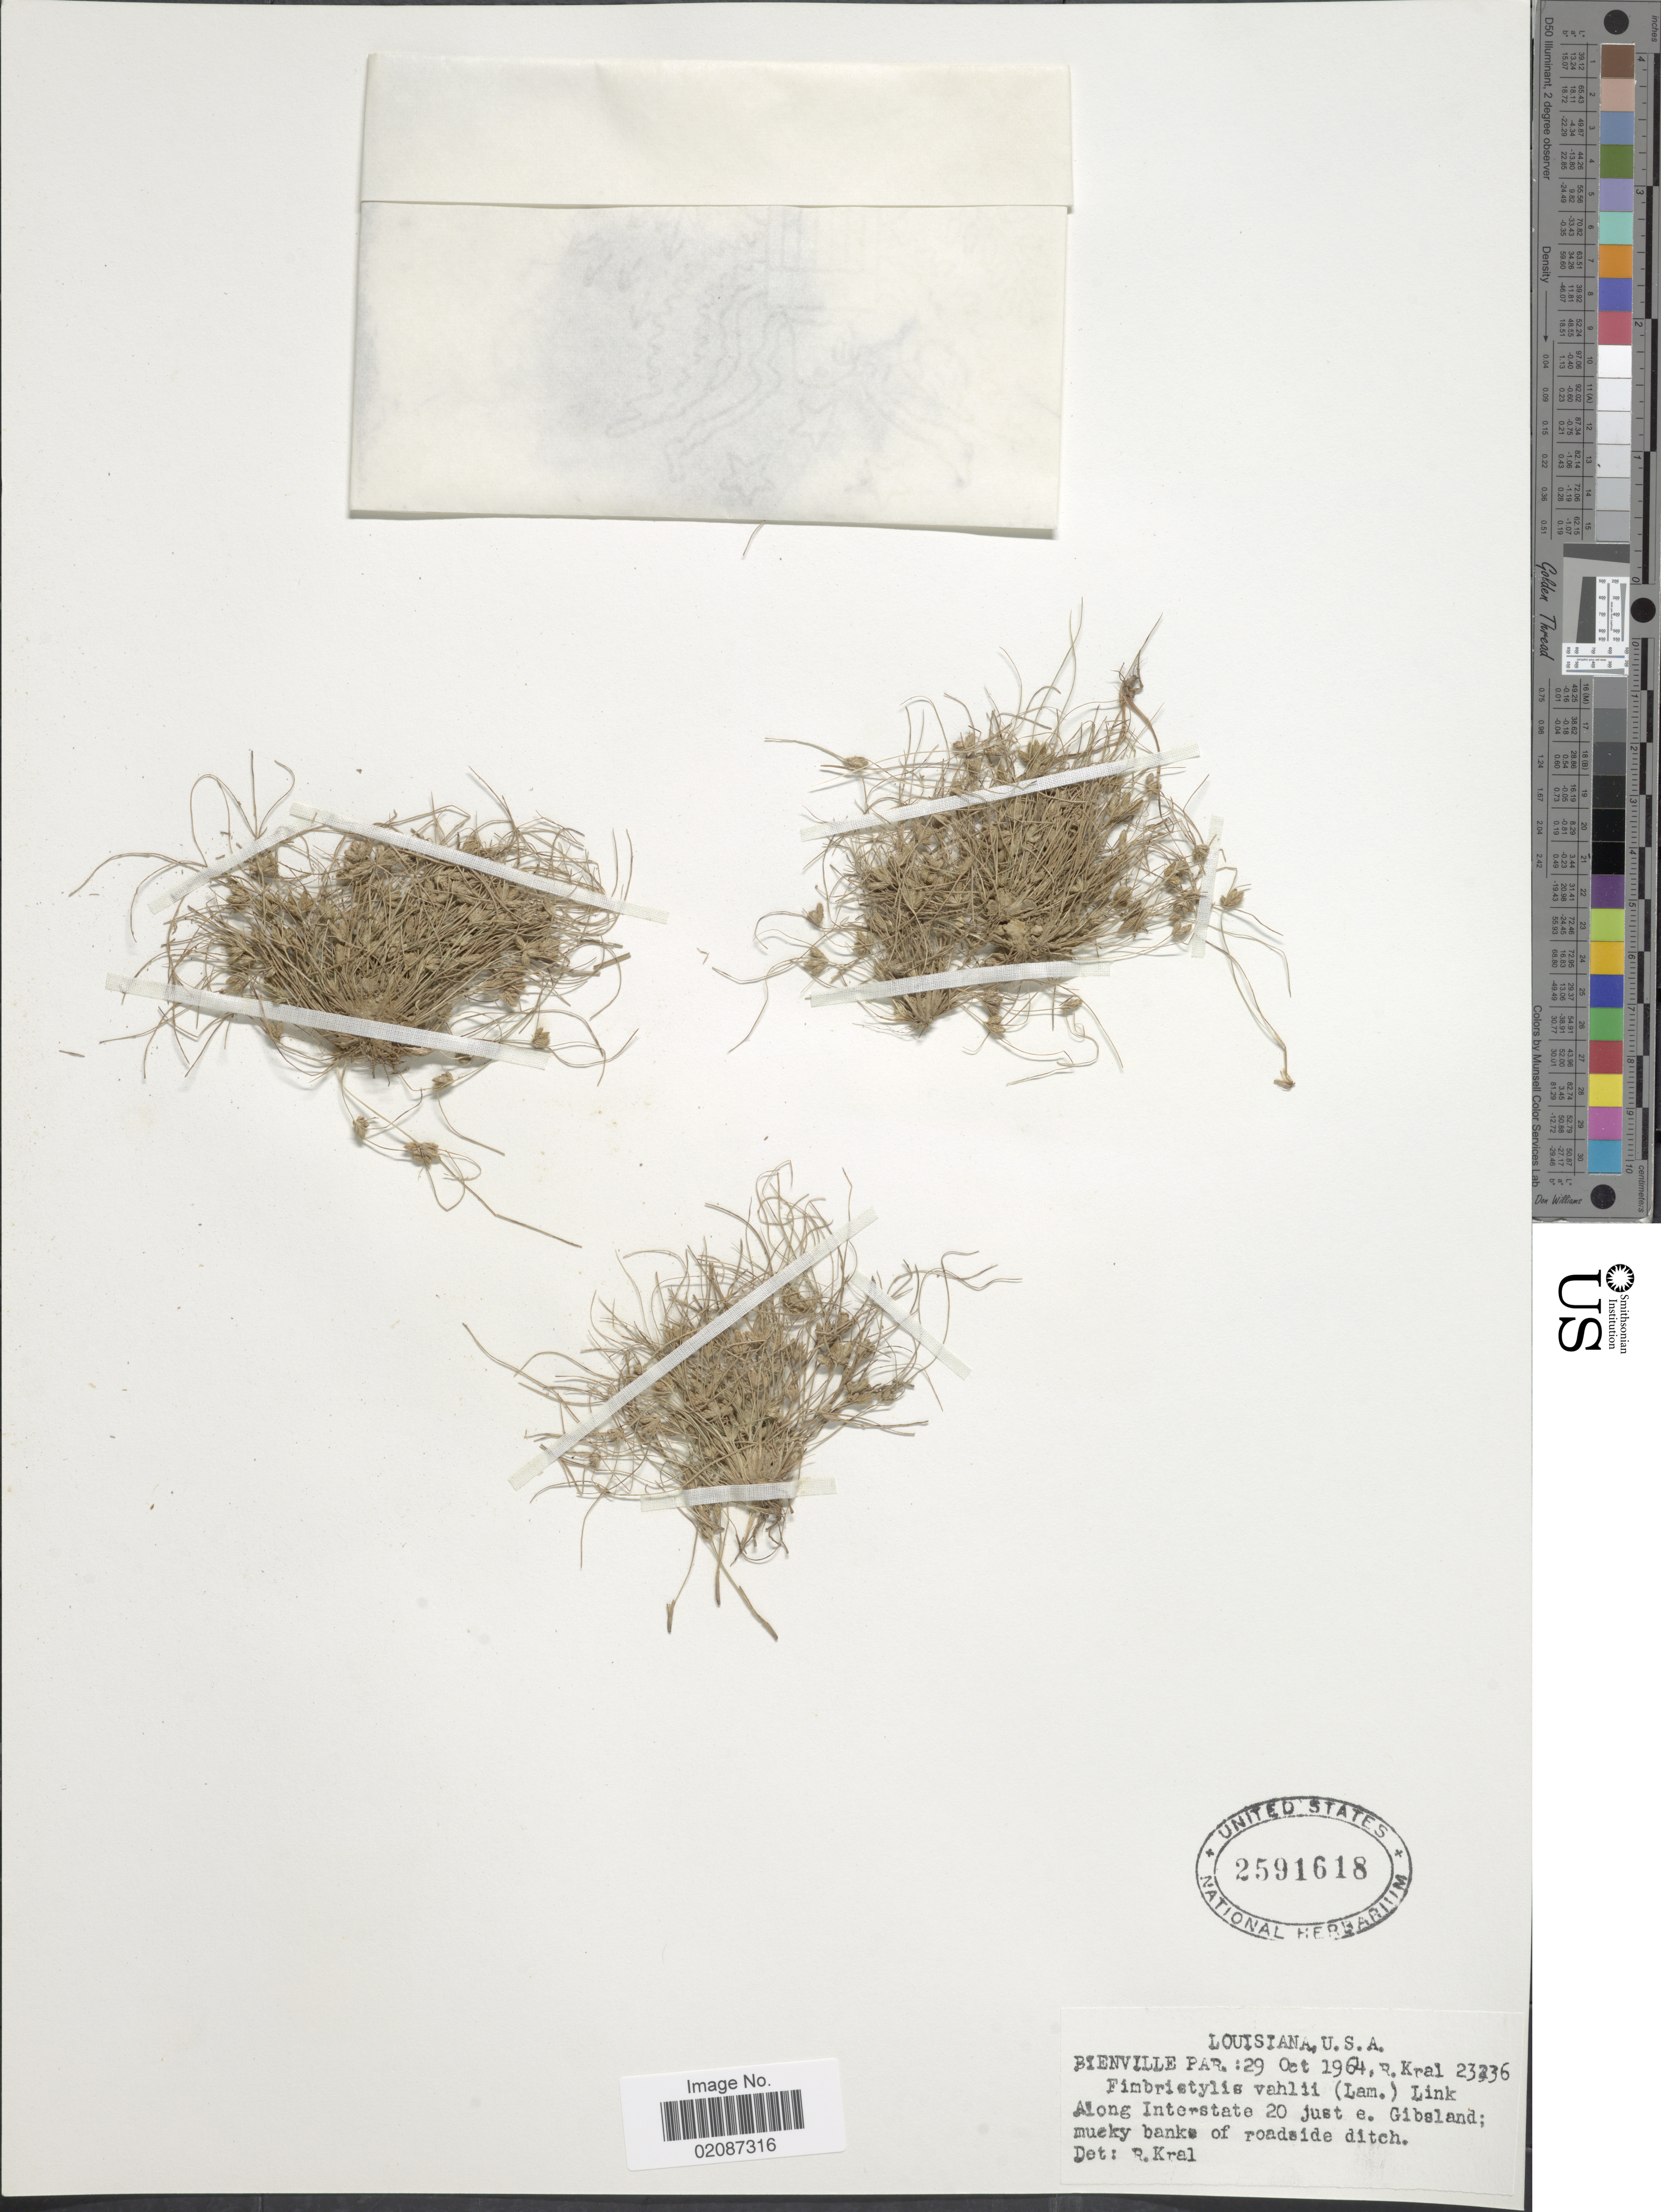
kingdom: Plantae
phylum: Tracheophyta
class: Liliopsida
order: Poales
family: Cyperaceae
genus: Fimbristylis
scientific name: Fimbristylis vahlii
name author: (Lam.) Link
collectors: R. Kral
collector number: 23236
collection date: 1964-10-29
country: United States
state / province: Louisiana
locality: Bienville Par.: along Interstate 20 just e. Gibsland: mucky banks of roadside ditch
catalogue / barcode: US 2591618